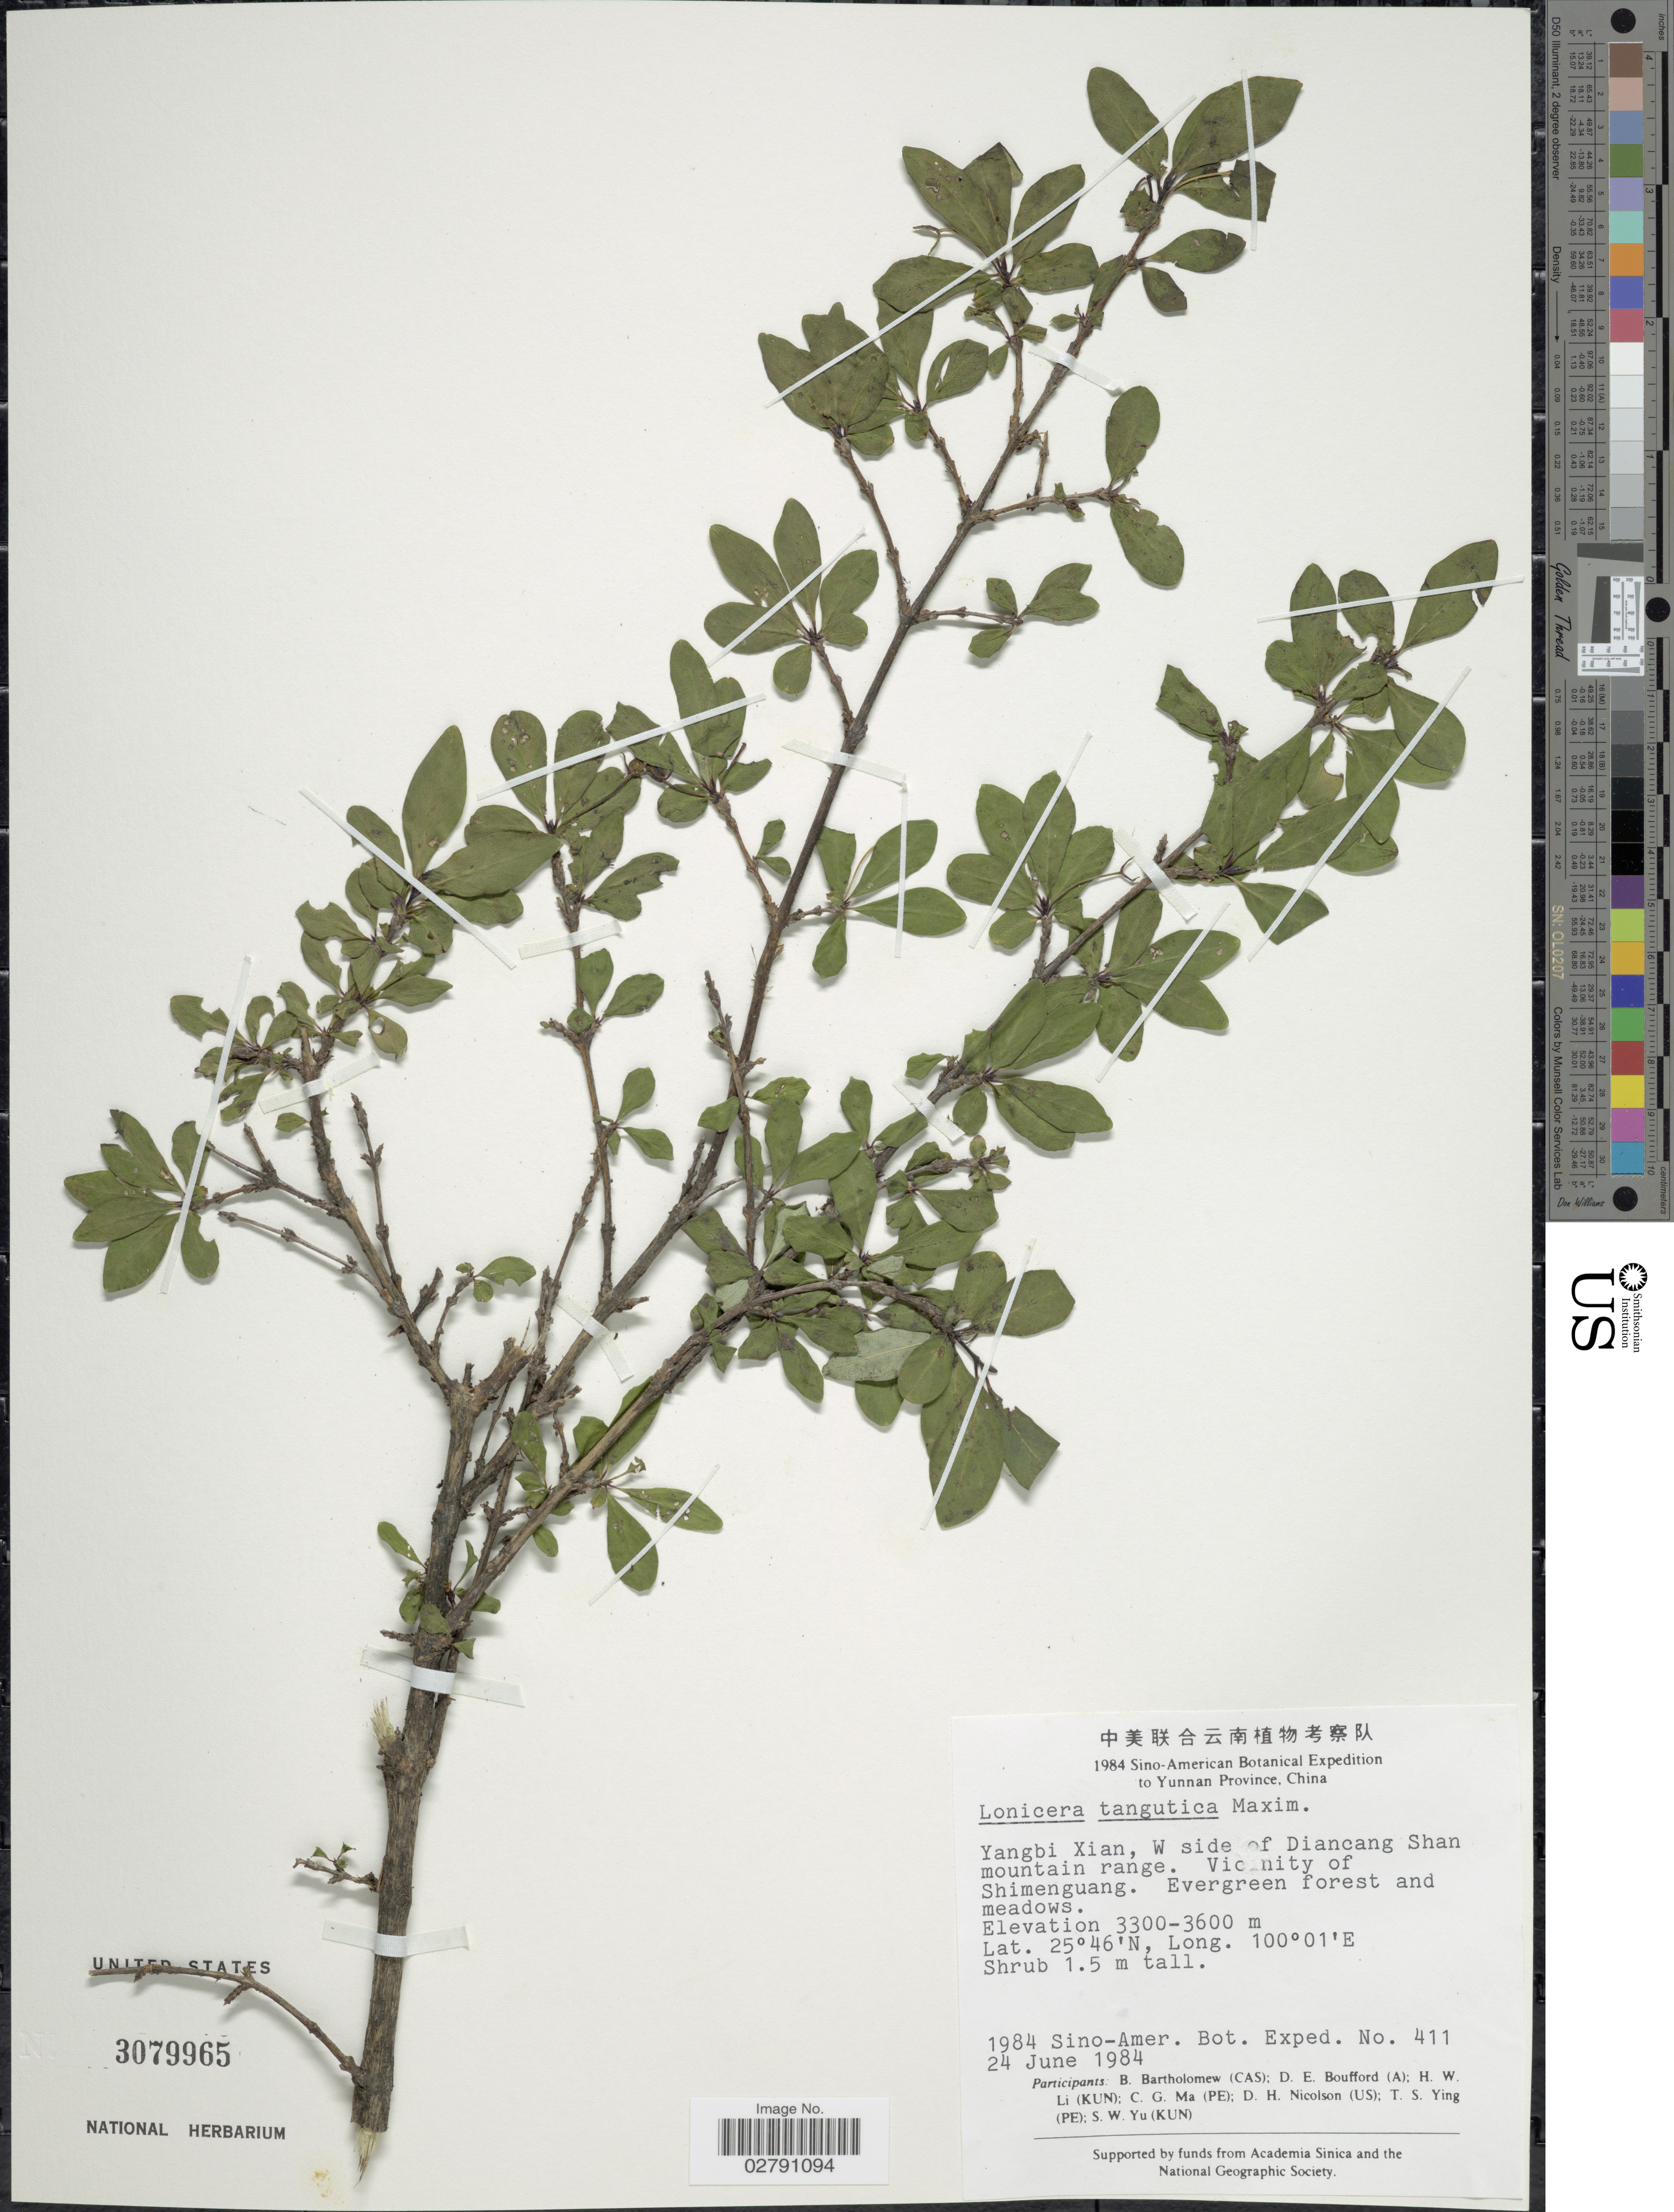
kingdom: Plantae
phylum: Tracheophyta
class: Magnoliopsida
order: Dipsacales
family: Caprifoliaceae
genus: Lonicera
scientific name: Lonicera tangutica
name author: Maxim.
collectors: Sino-Amer. Bot. Exped. 1984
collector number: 411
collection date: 1984-06-24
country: China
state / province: Yunnan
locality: Yangbi Xian, W side of Diancang Shan mountain range. Vicinity of Shimenguang.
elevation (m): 3300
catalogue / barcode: US 3079965